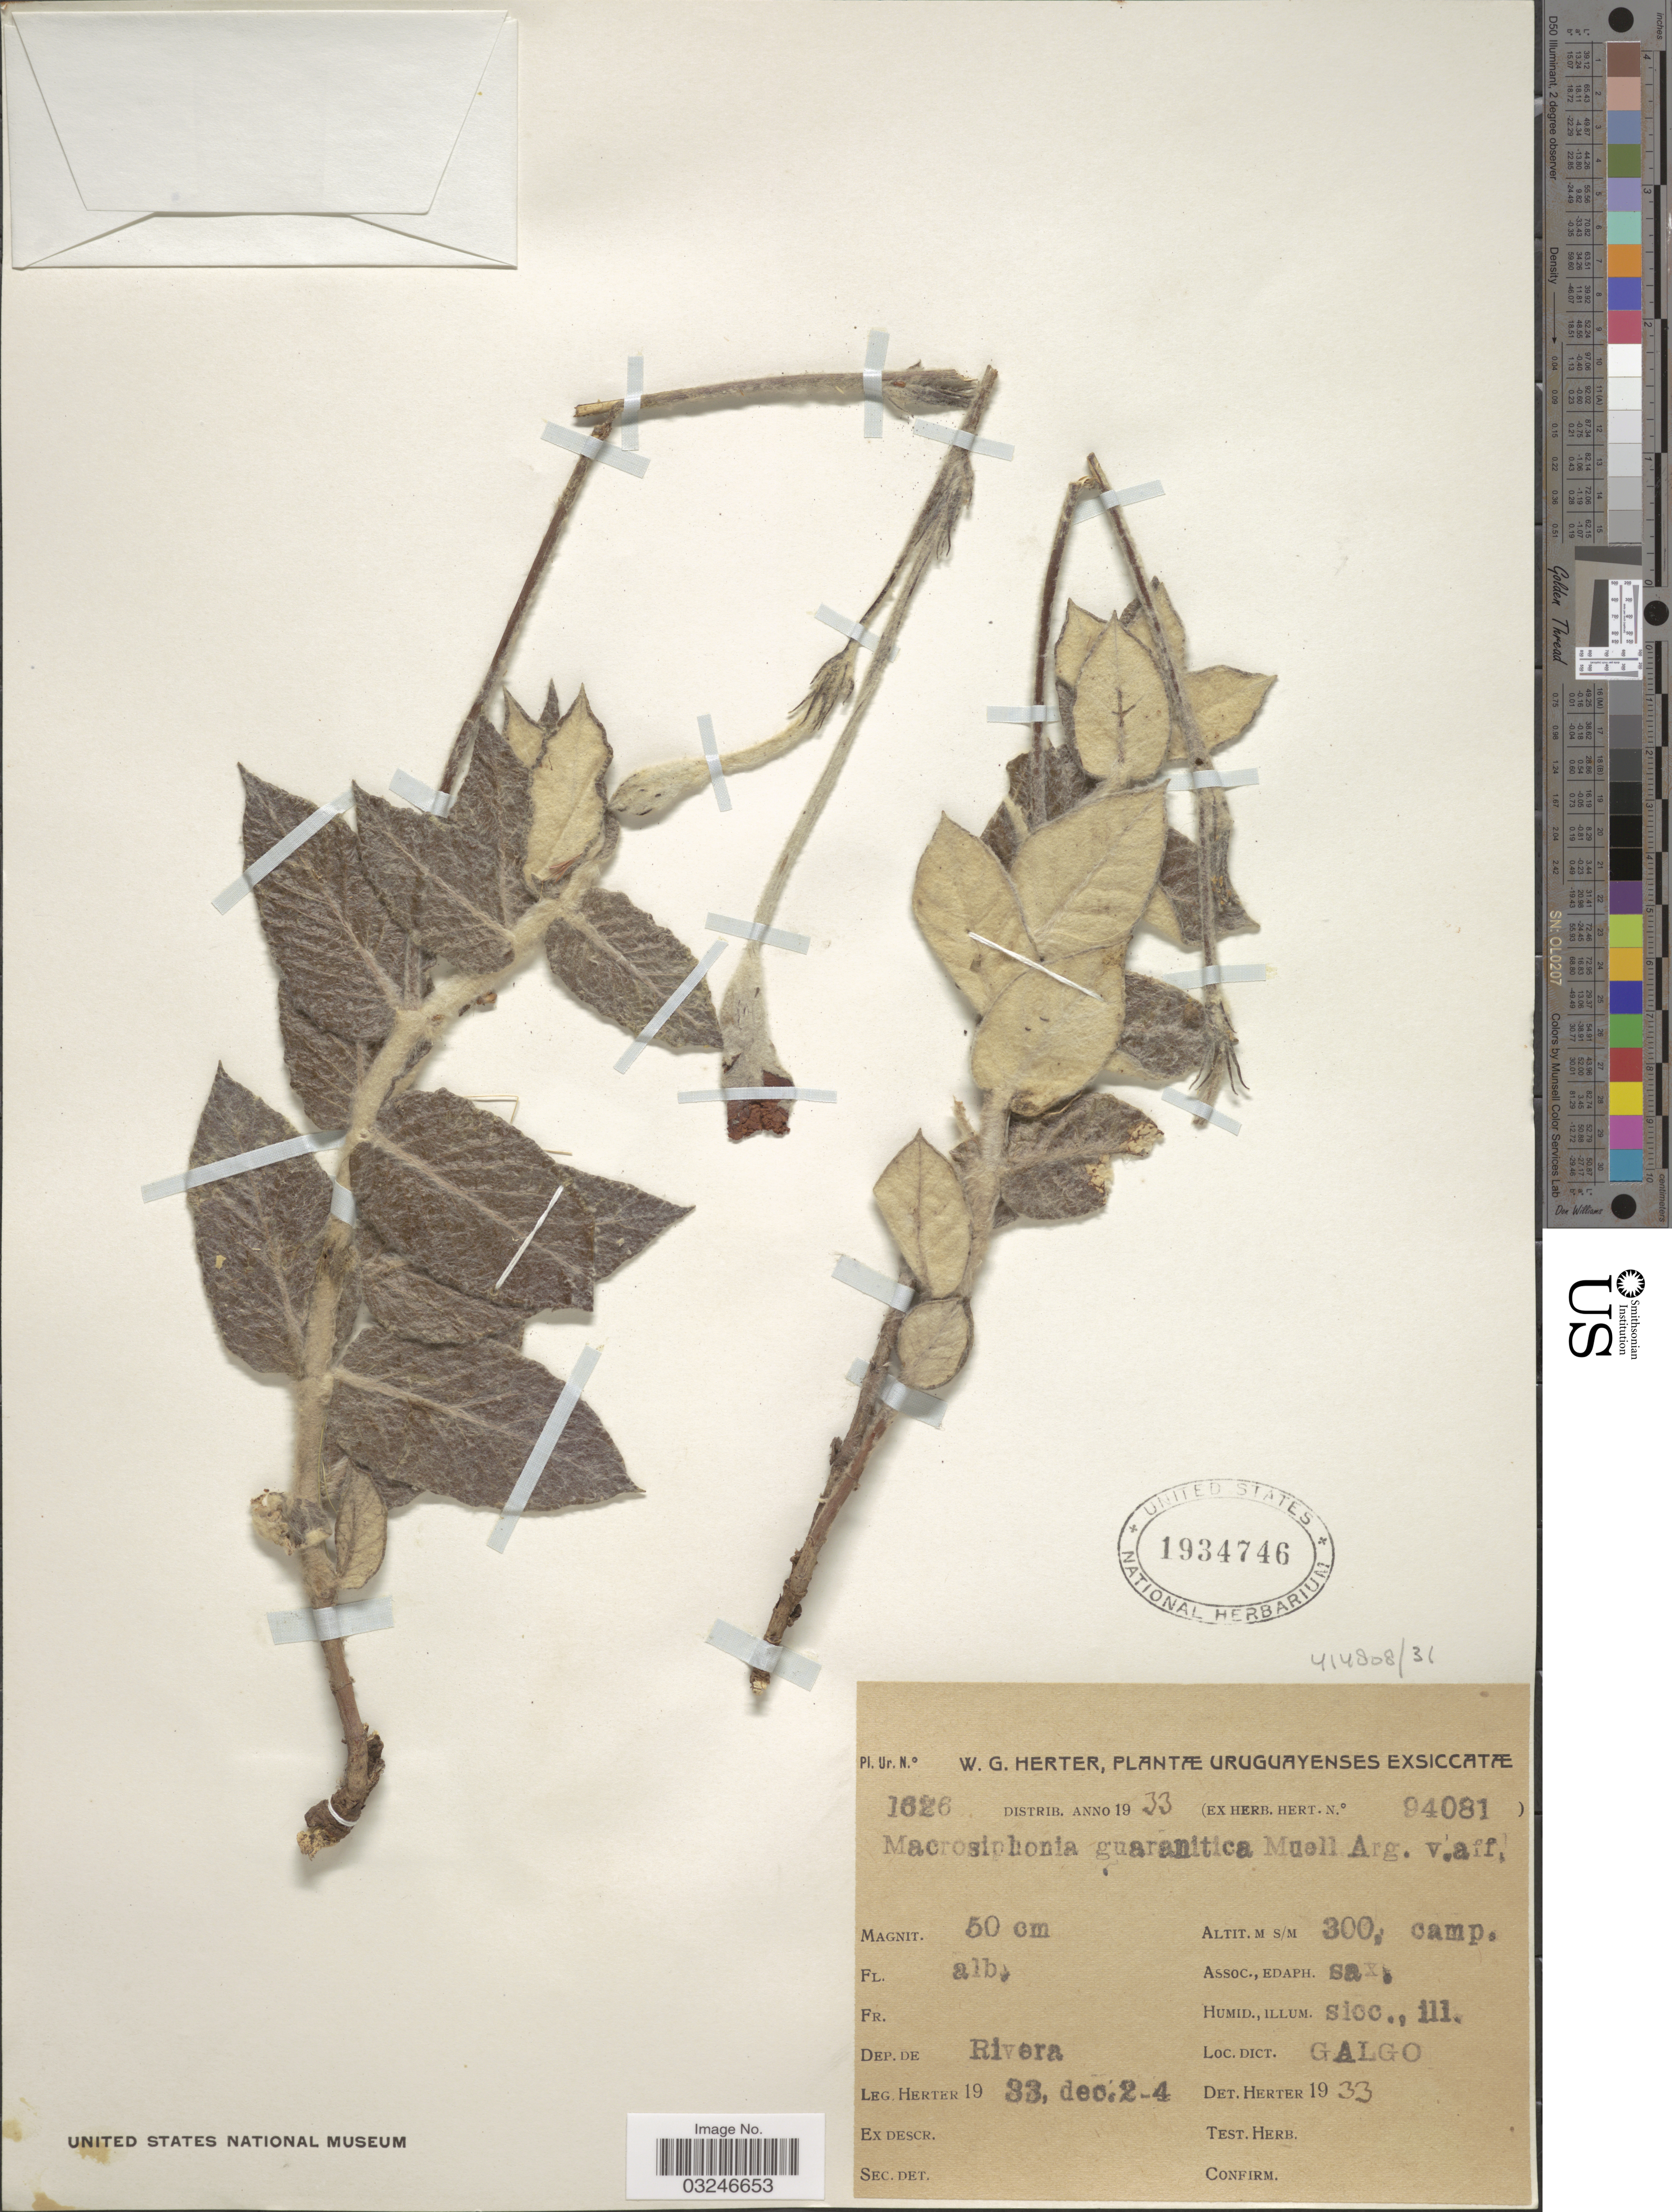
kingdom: Plantae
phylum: Tracheophyta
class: Magnoliopsida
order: Gentianales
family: Apocynaceae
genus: Macrosiphonia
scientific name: Macrosiphonia guaranitica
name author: Müll. Arg.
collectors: W. G. Herter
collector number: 1626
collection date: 1933-12-02/1933-12-04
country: Uruguay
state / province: Rivera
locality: Dep. de Rivera. Galgo.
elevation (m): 300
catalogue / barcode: US 1934746